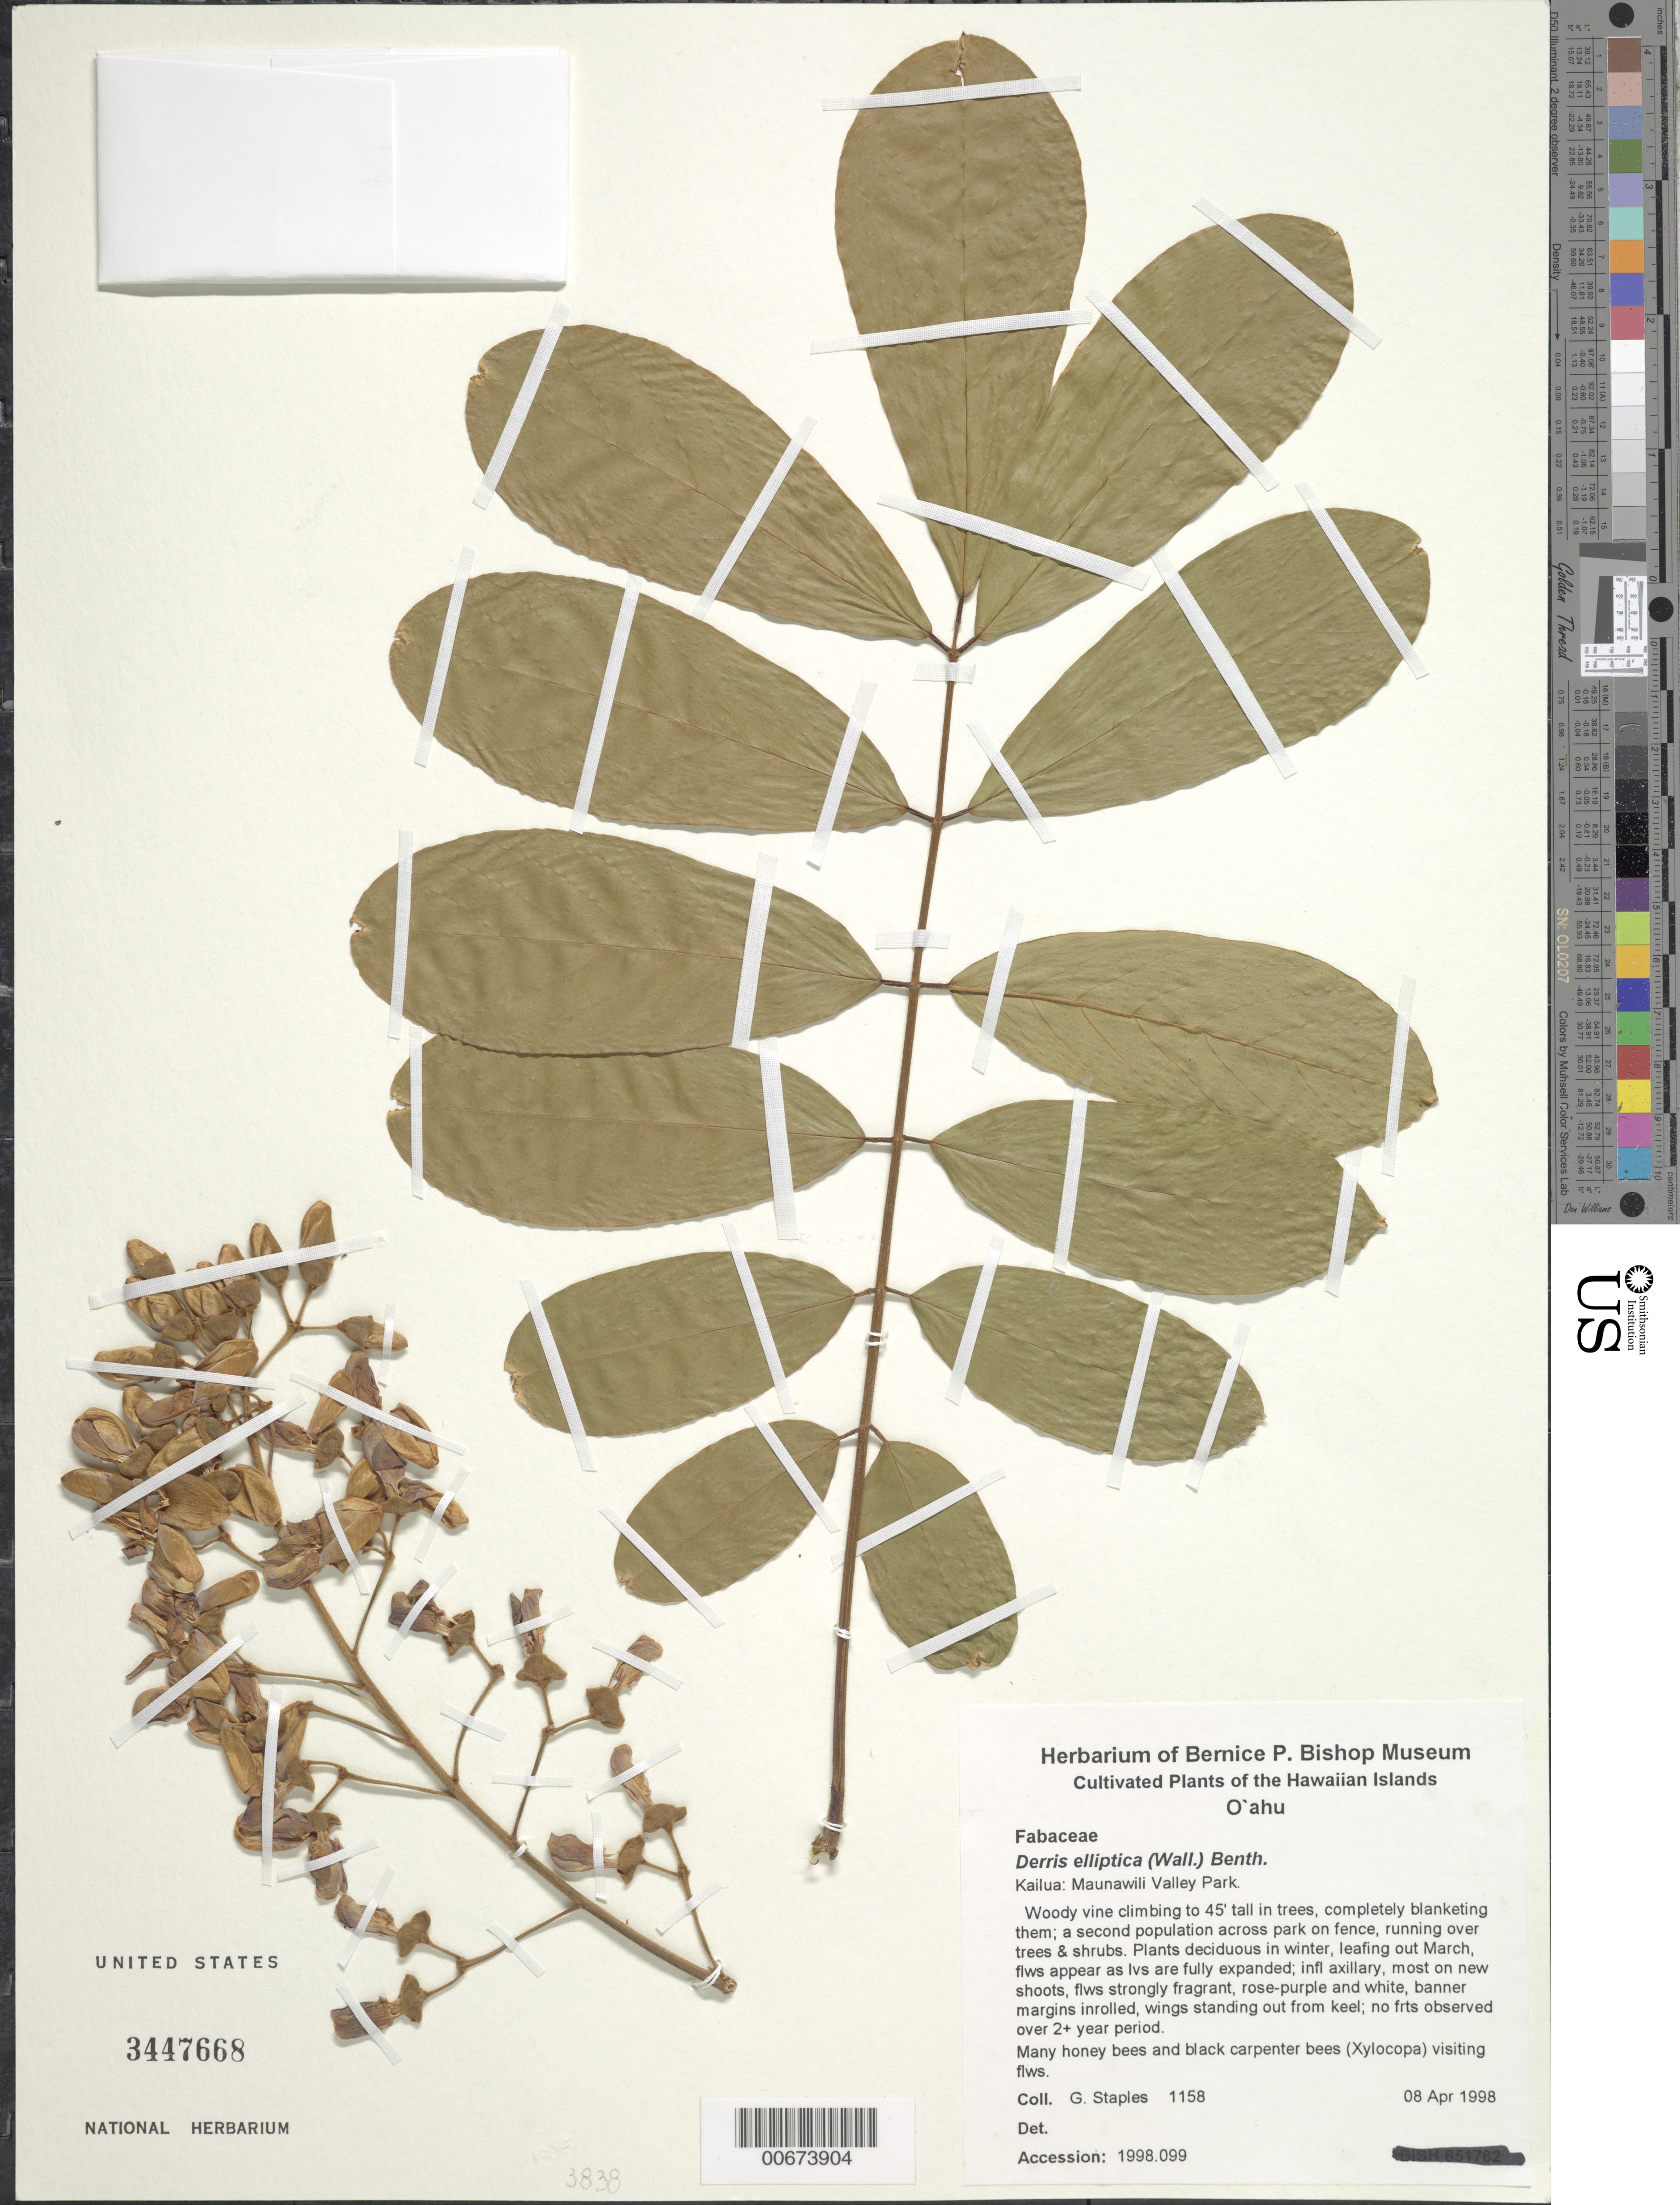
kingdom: Plantae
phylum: Tracheophyta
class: Magnoliopsida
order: Fabales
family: Fabaceae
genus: Derris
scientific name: Derris elliptica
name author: (Wall.) Benth.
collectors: G. Staples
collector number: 1158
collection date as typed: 8 Apr 1998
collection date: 1998-04-08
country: United States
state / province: Hawaii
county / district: Honolulu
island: Oahu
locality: Kailua, Maunawili Valley Park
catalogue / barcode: US 3447668